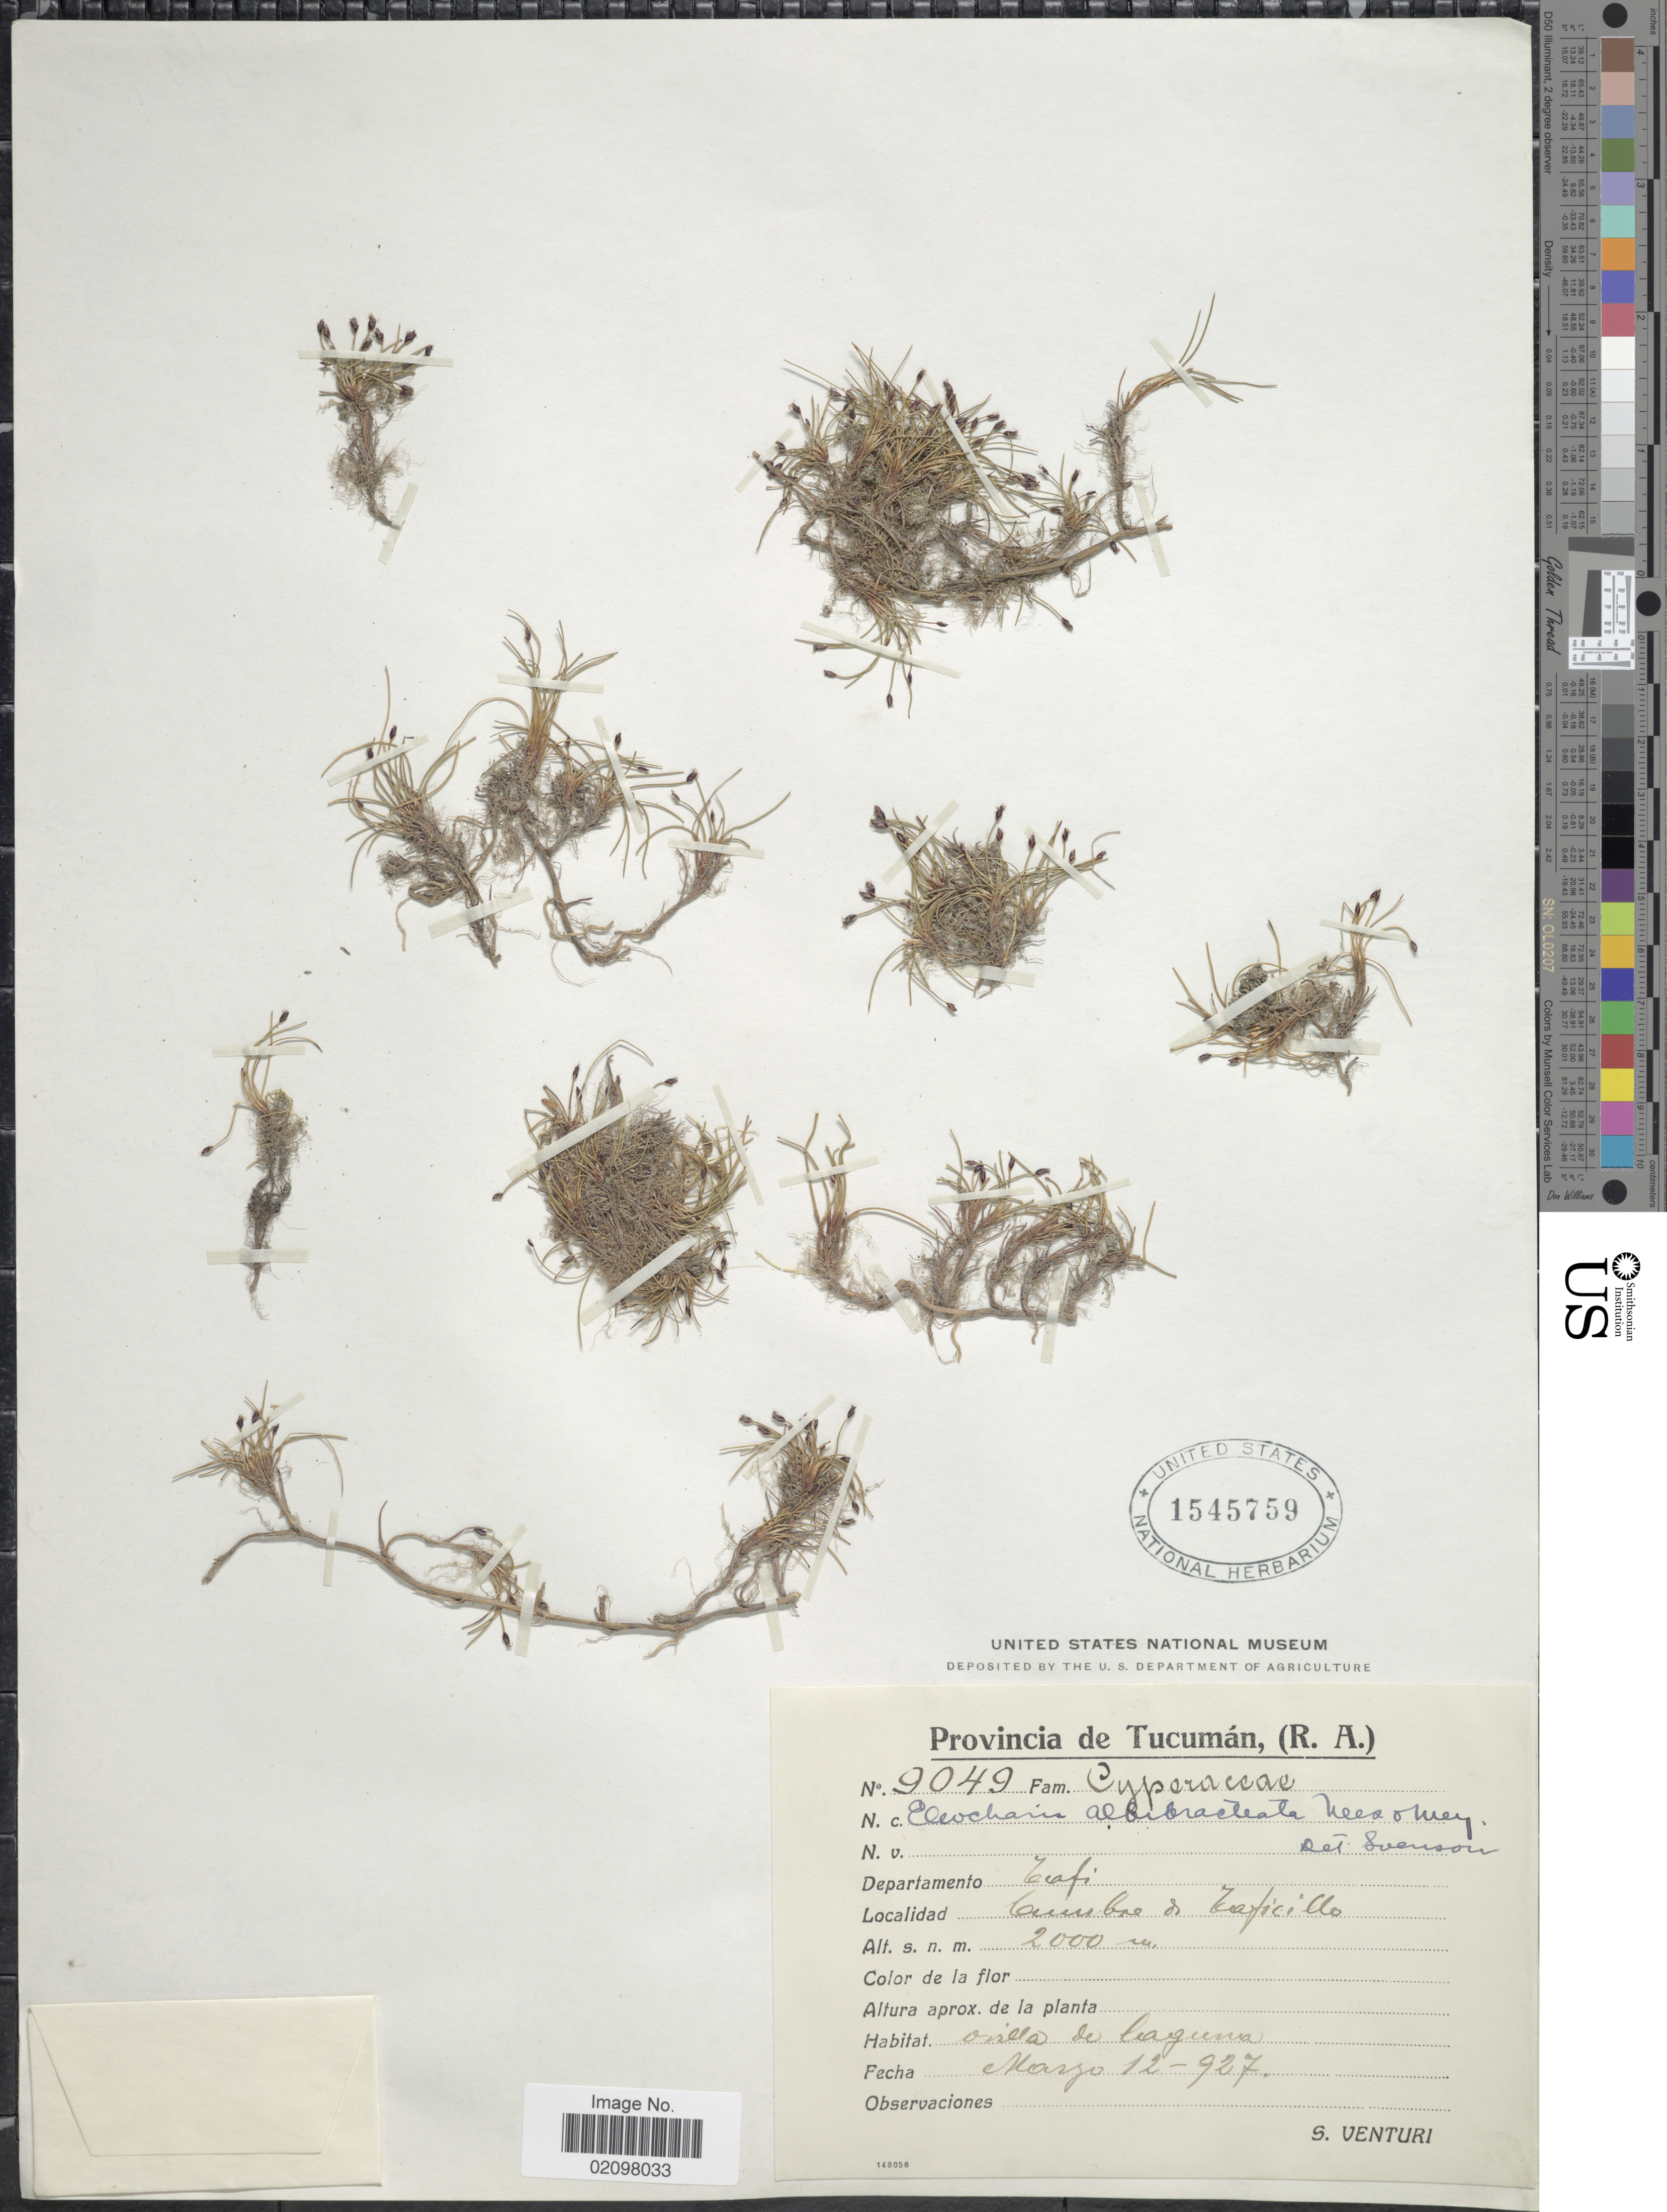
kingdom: Plantae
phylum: Tracheophyta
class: Liliopsida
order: Poales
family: Cyperaceae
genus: Eleocharis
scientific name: Eleocharis albibracteata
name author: Nees & Meyen ex Kunth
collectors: S. Venturi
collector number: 9049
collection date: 1927-03-12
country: Argentina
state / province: Tucuman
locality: (R.A.) Departamento Tafi, Cumbre de Taficillo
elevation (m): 2000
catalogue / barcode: US 1545759